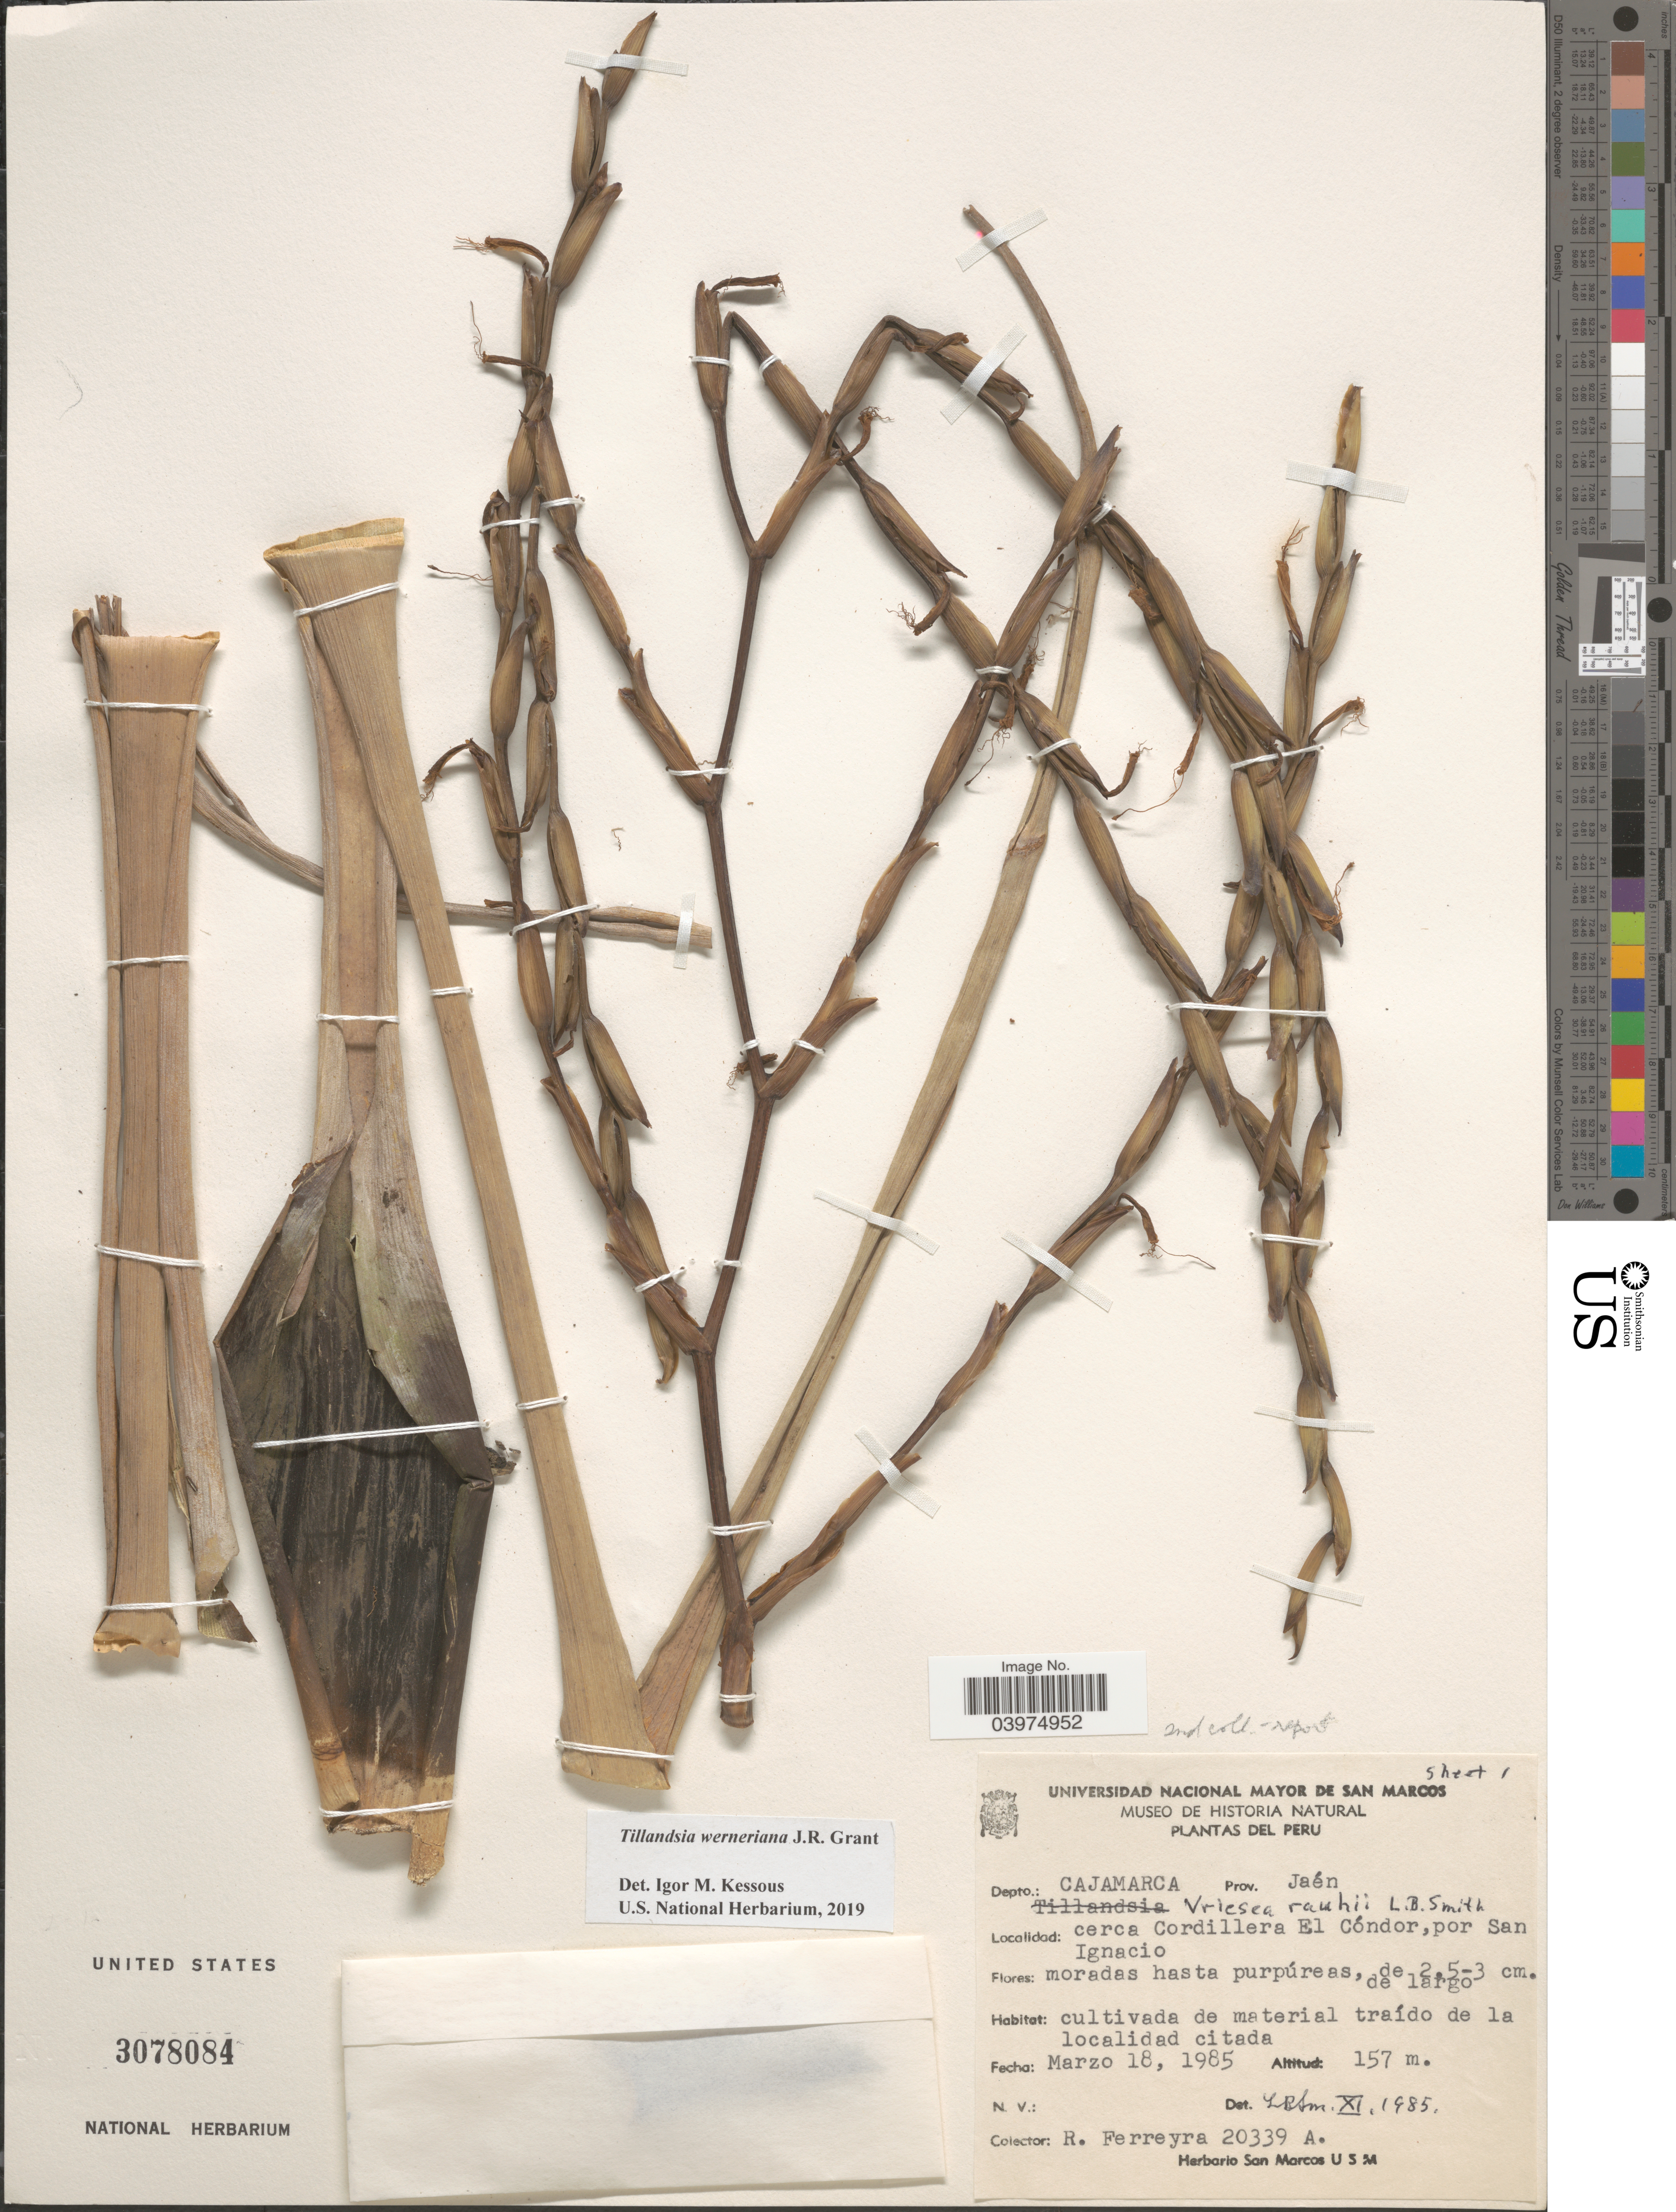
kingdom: Plantae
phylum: Tracheophyta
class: Liliopsida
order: Poales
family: Bromeliaceae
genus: Tillandsia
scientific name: Tillandsia werneriana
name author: J.R. Grant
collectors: R. A. Ferreyra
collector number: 20339 A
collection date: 1985-03-18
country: Peru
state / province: Cajamarca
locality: Depto.: Cajamarca Prov. Jaén. Cerca Cordillera El Cóndor, por San Ignacio.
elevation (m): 157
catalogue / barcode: US 3078084